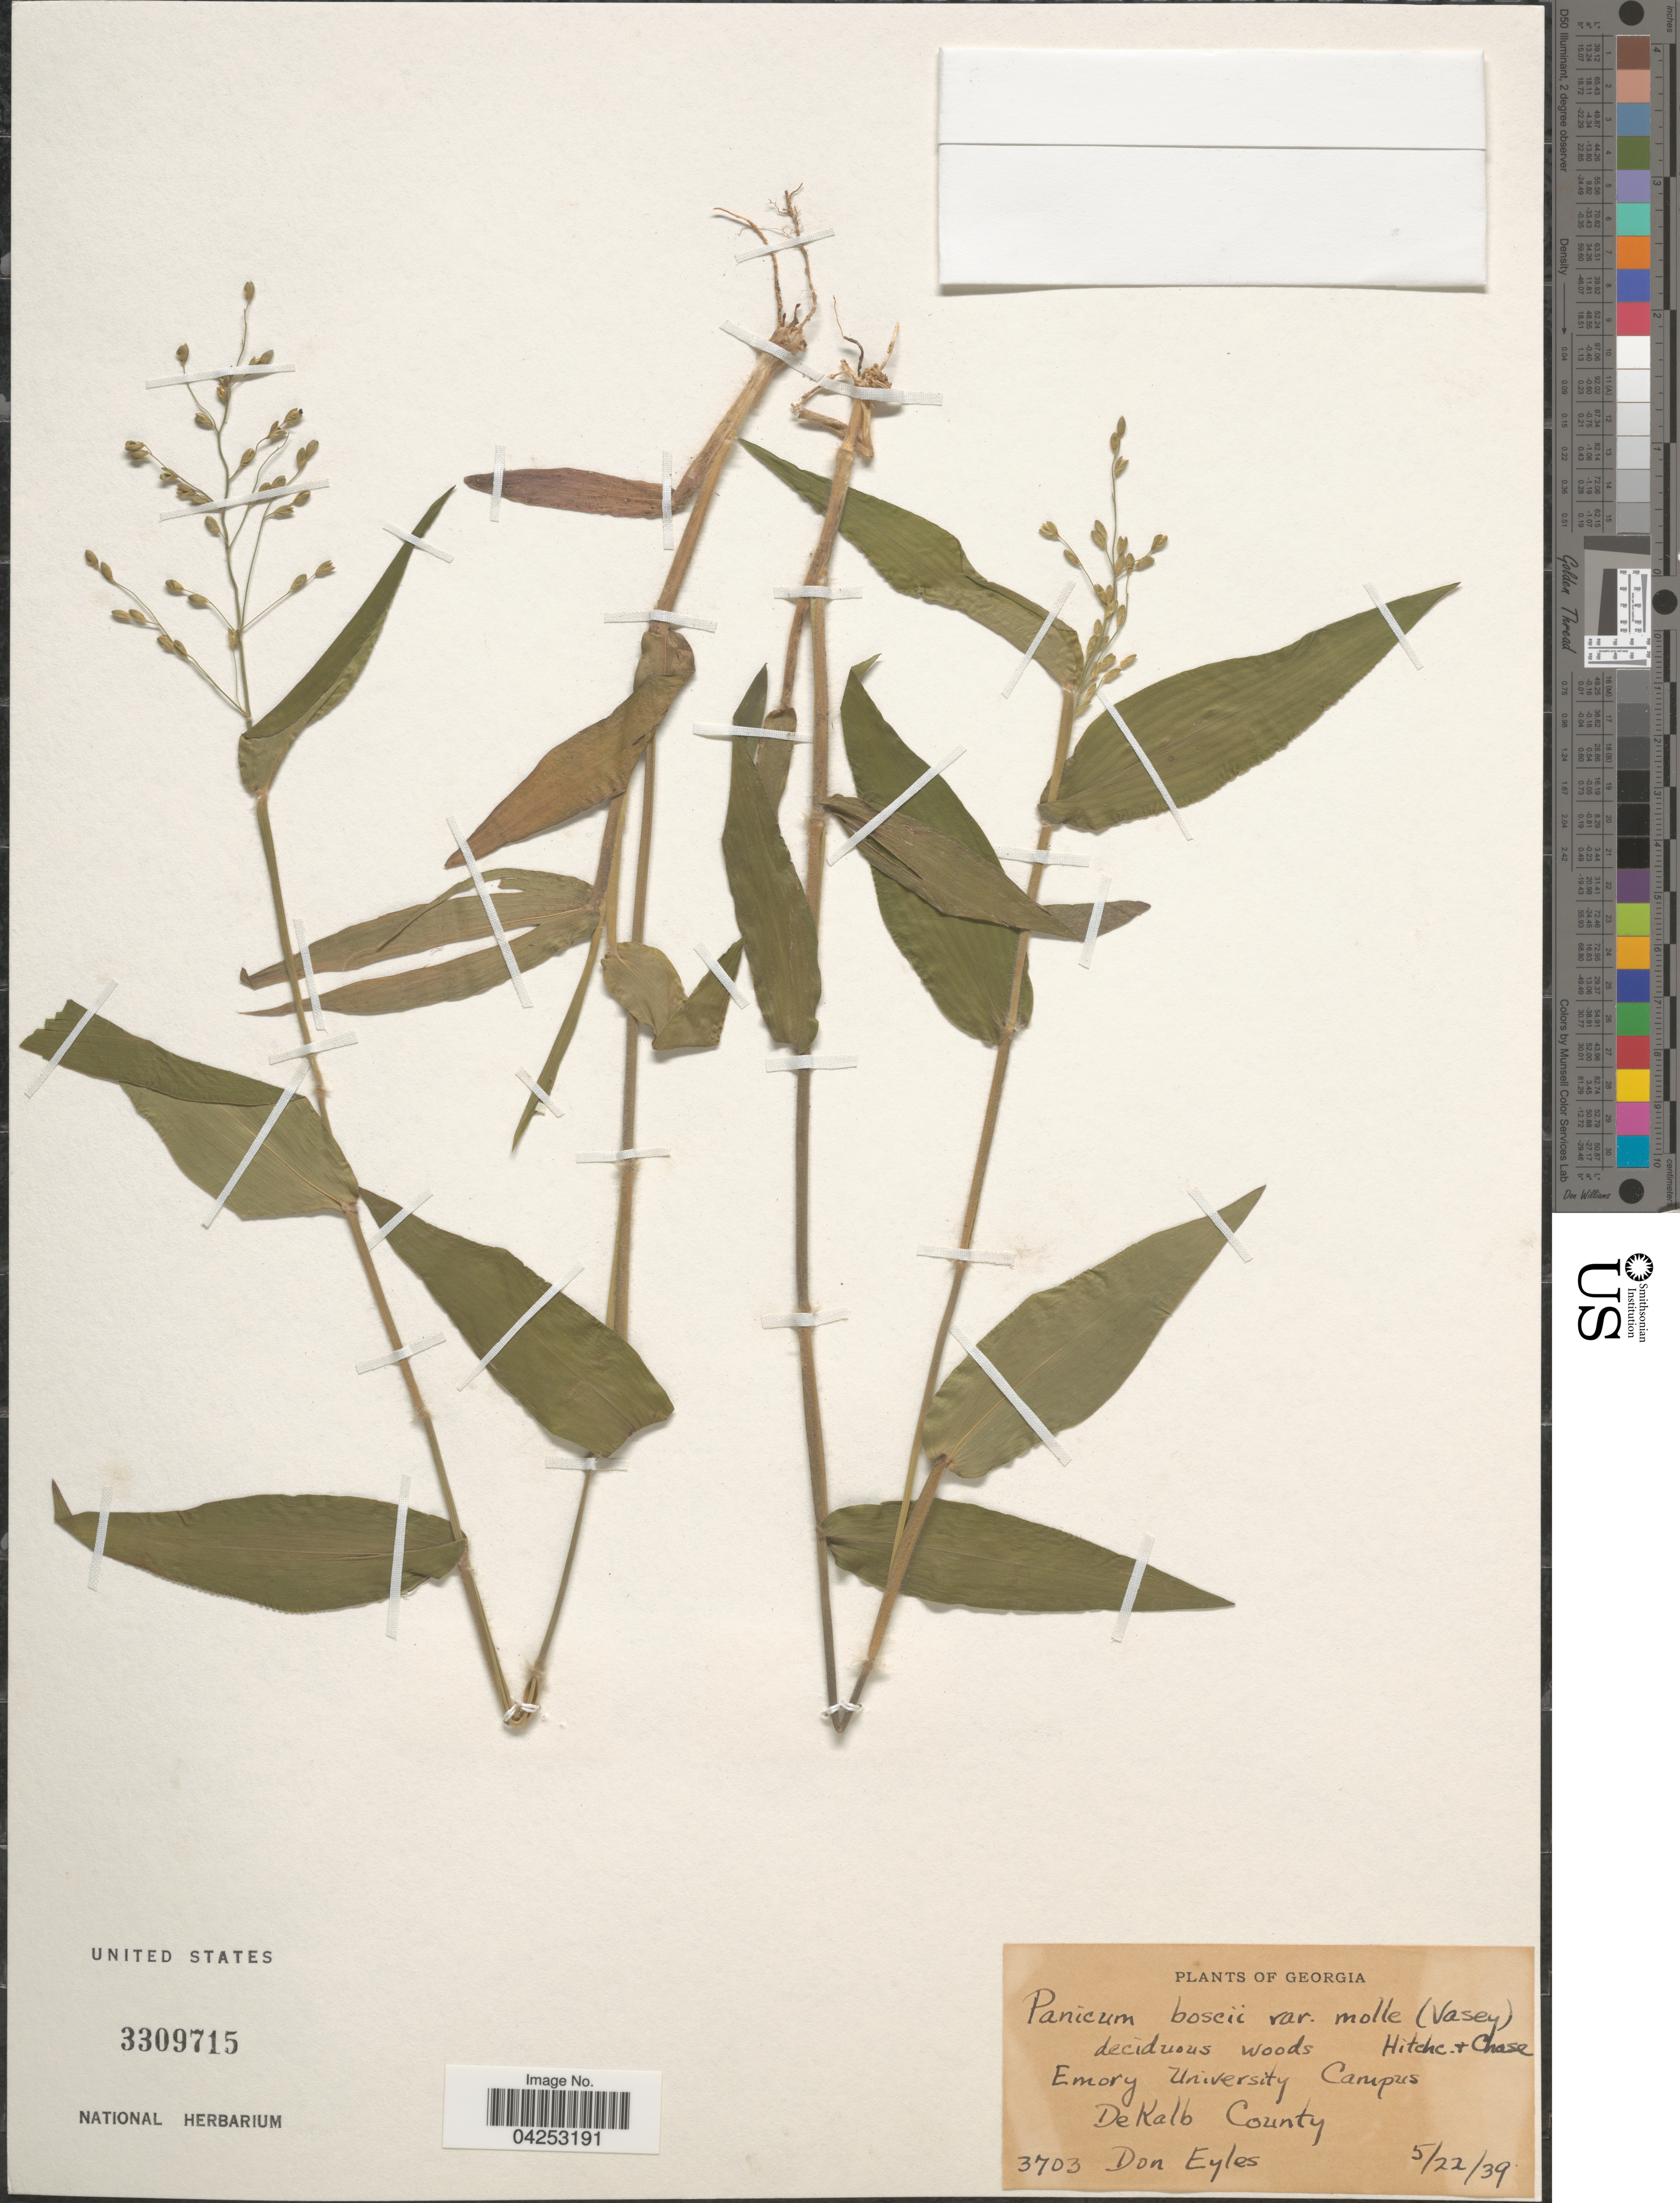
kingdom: Plantae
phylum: Tracheophyta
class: Liliopsida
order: Poales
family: Poaceae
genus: Dichanthelium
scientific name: Dichanthelium boscii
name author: (Poir.) Gould & C.A. Clark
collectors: D. Eyles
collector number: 3703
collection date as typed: Transcribed d/m/y: 22/5/39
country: United States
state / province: Georgia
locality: Emory University Campus, DeKalb County.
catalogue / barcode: US 3309715